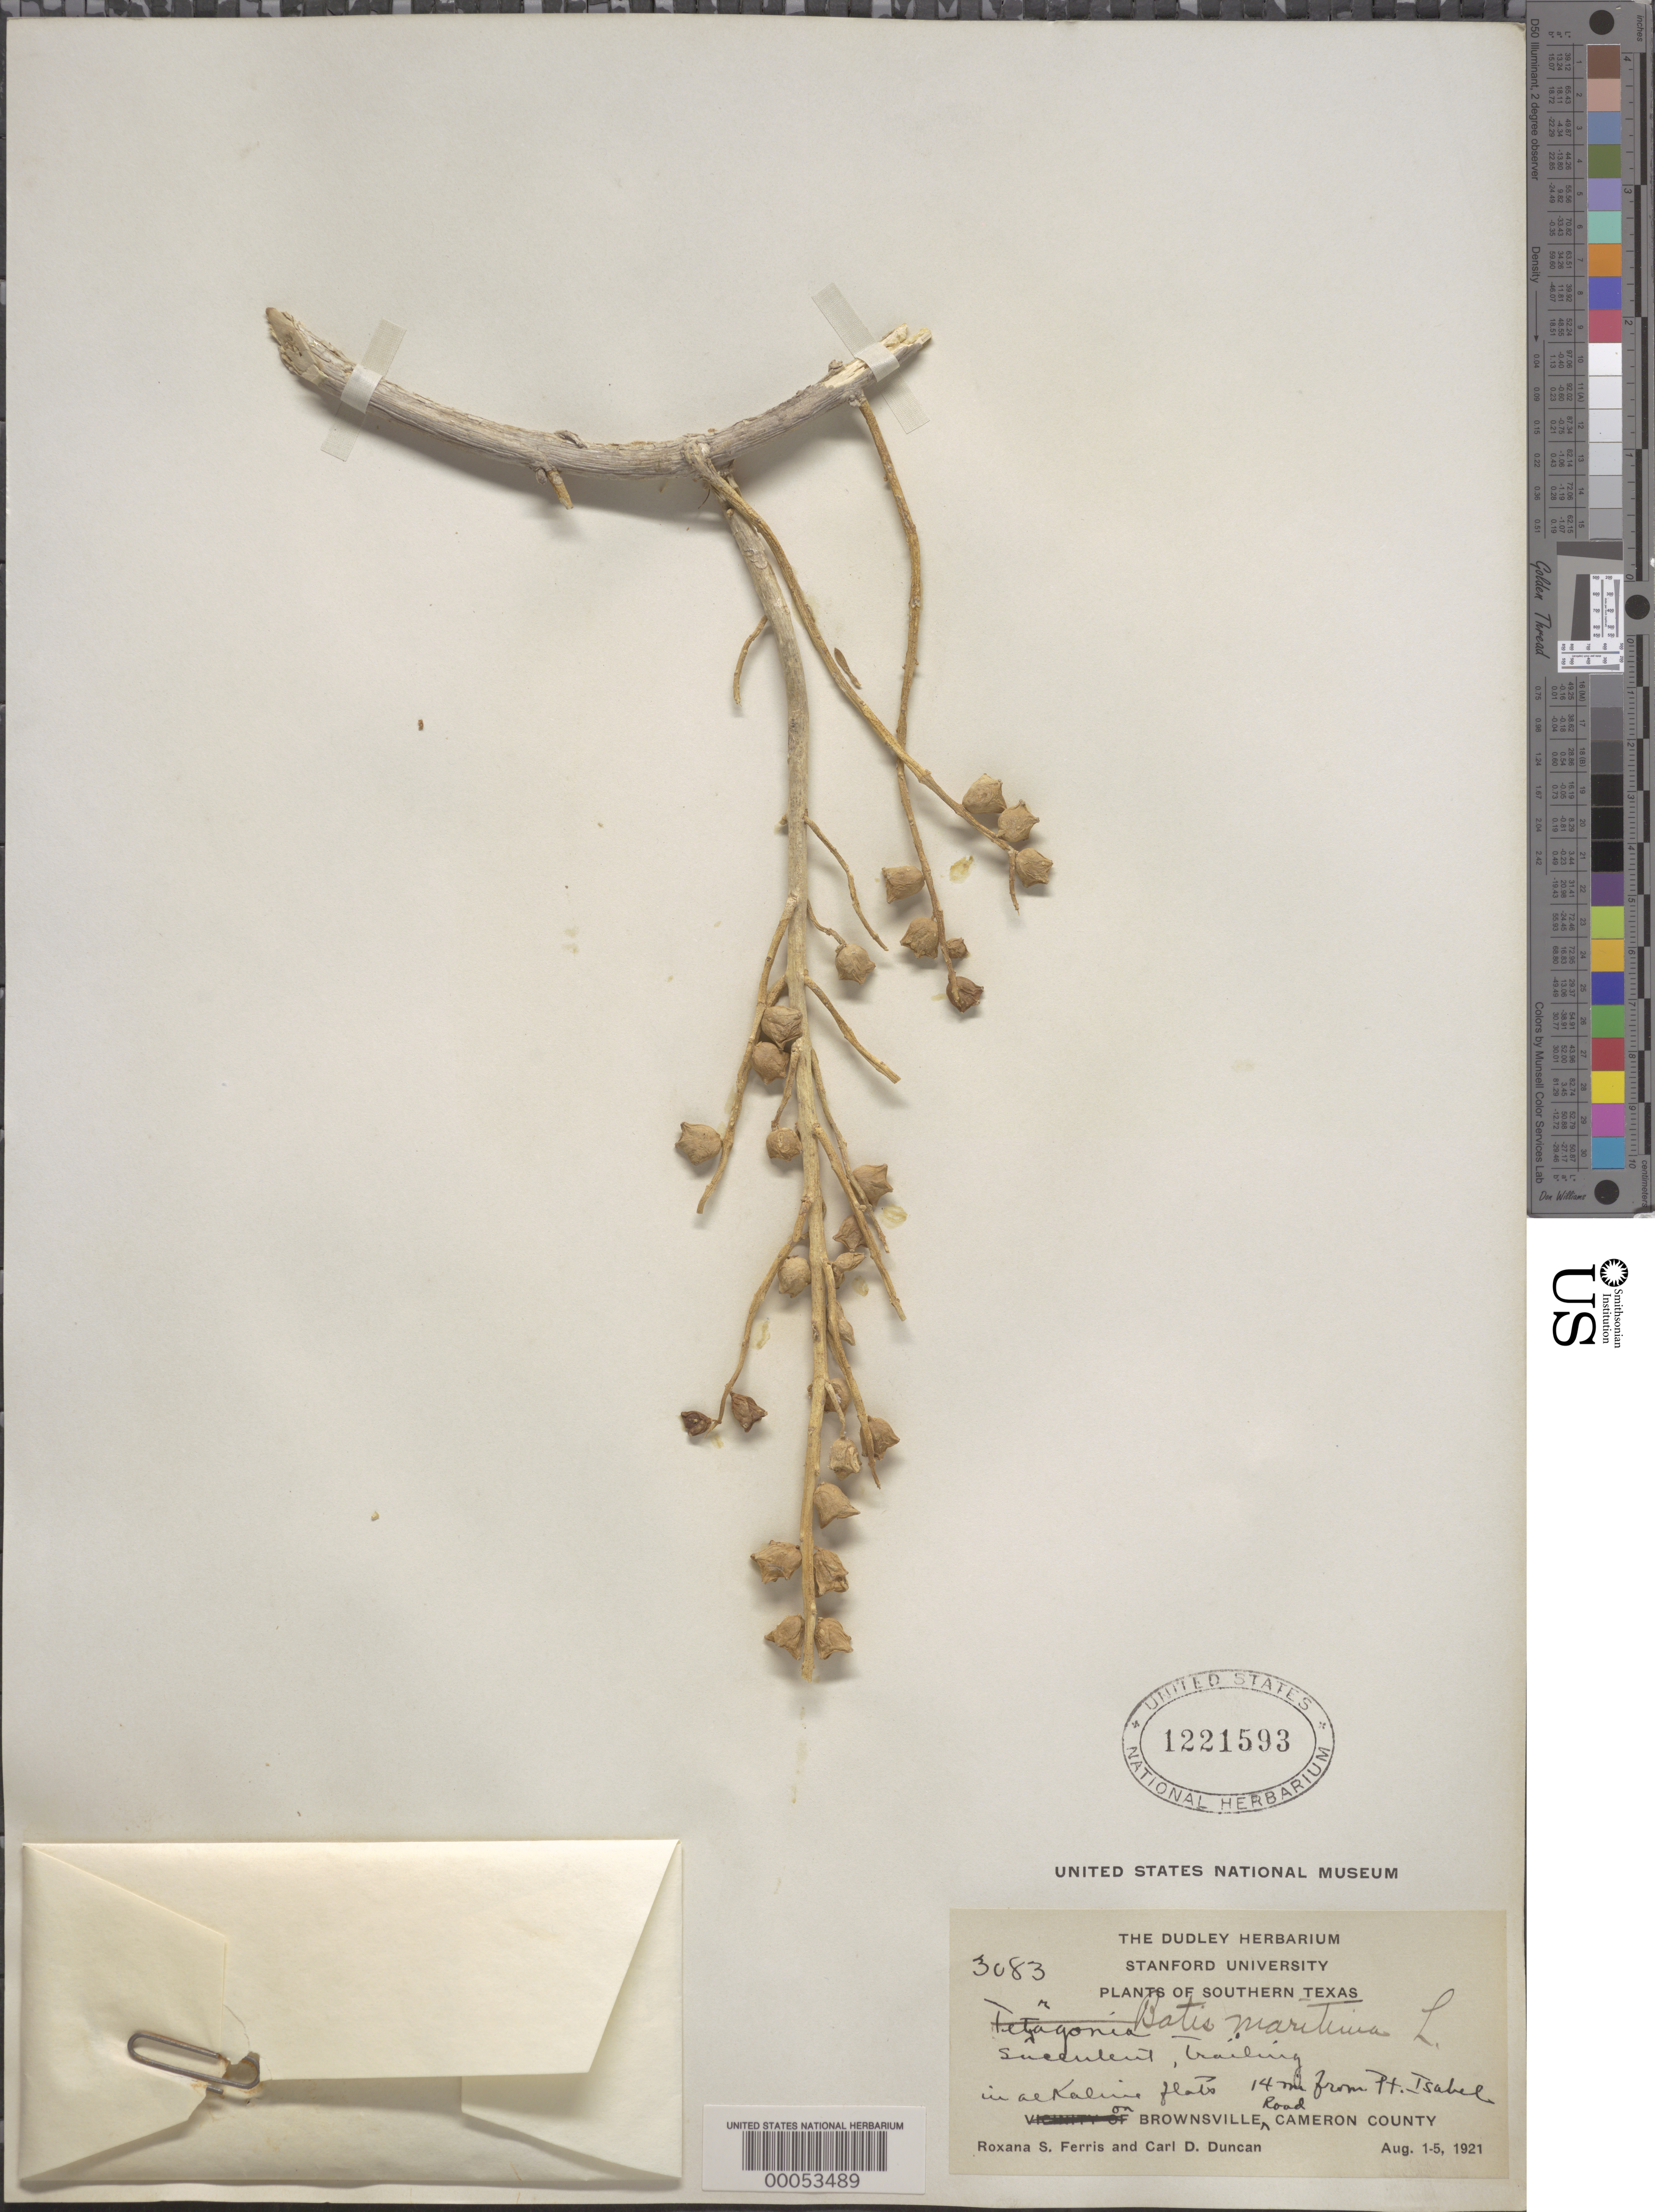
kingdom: Plantae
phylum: Tracheophyta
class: Magnoliopsida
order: Brassicales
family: Bataceae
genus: Batis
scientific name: Batis maritima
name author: L.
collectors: R. S. Ferris & C. Duncan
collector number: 3083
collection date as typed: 01 Aug 1921 to 05 Aug 1921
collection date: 1921-08-01/1921-08-05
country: United States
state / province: Texas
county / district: Cameron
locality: Brownsville road, 14 mi from pt. isabel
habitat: Akaline flats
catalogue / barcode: US 1221593